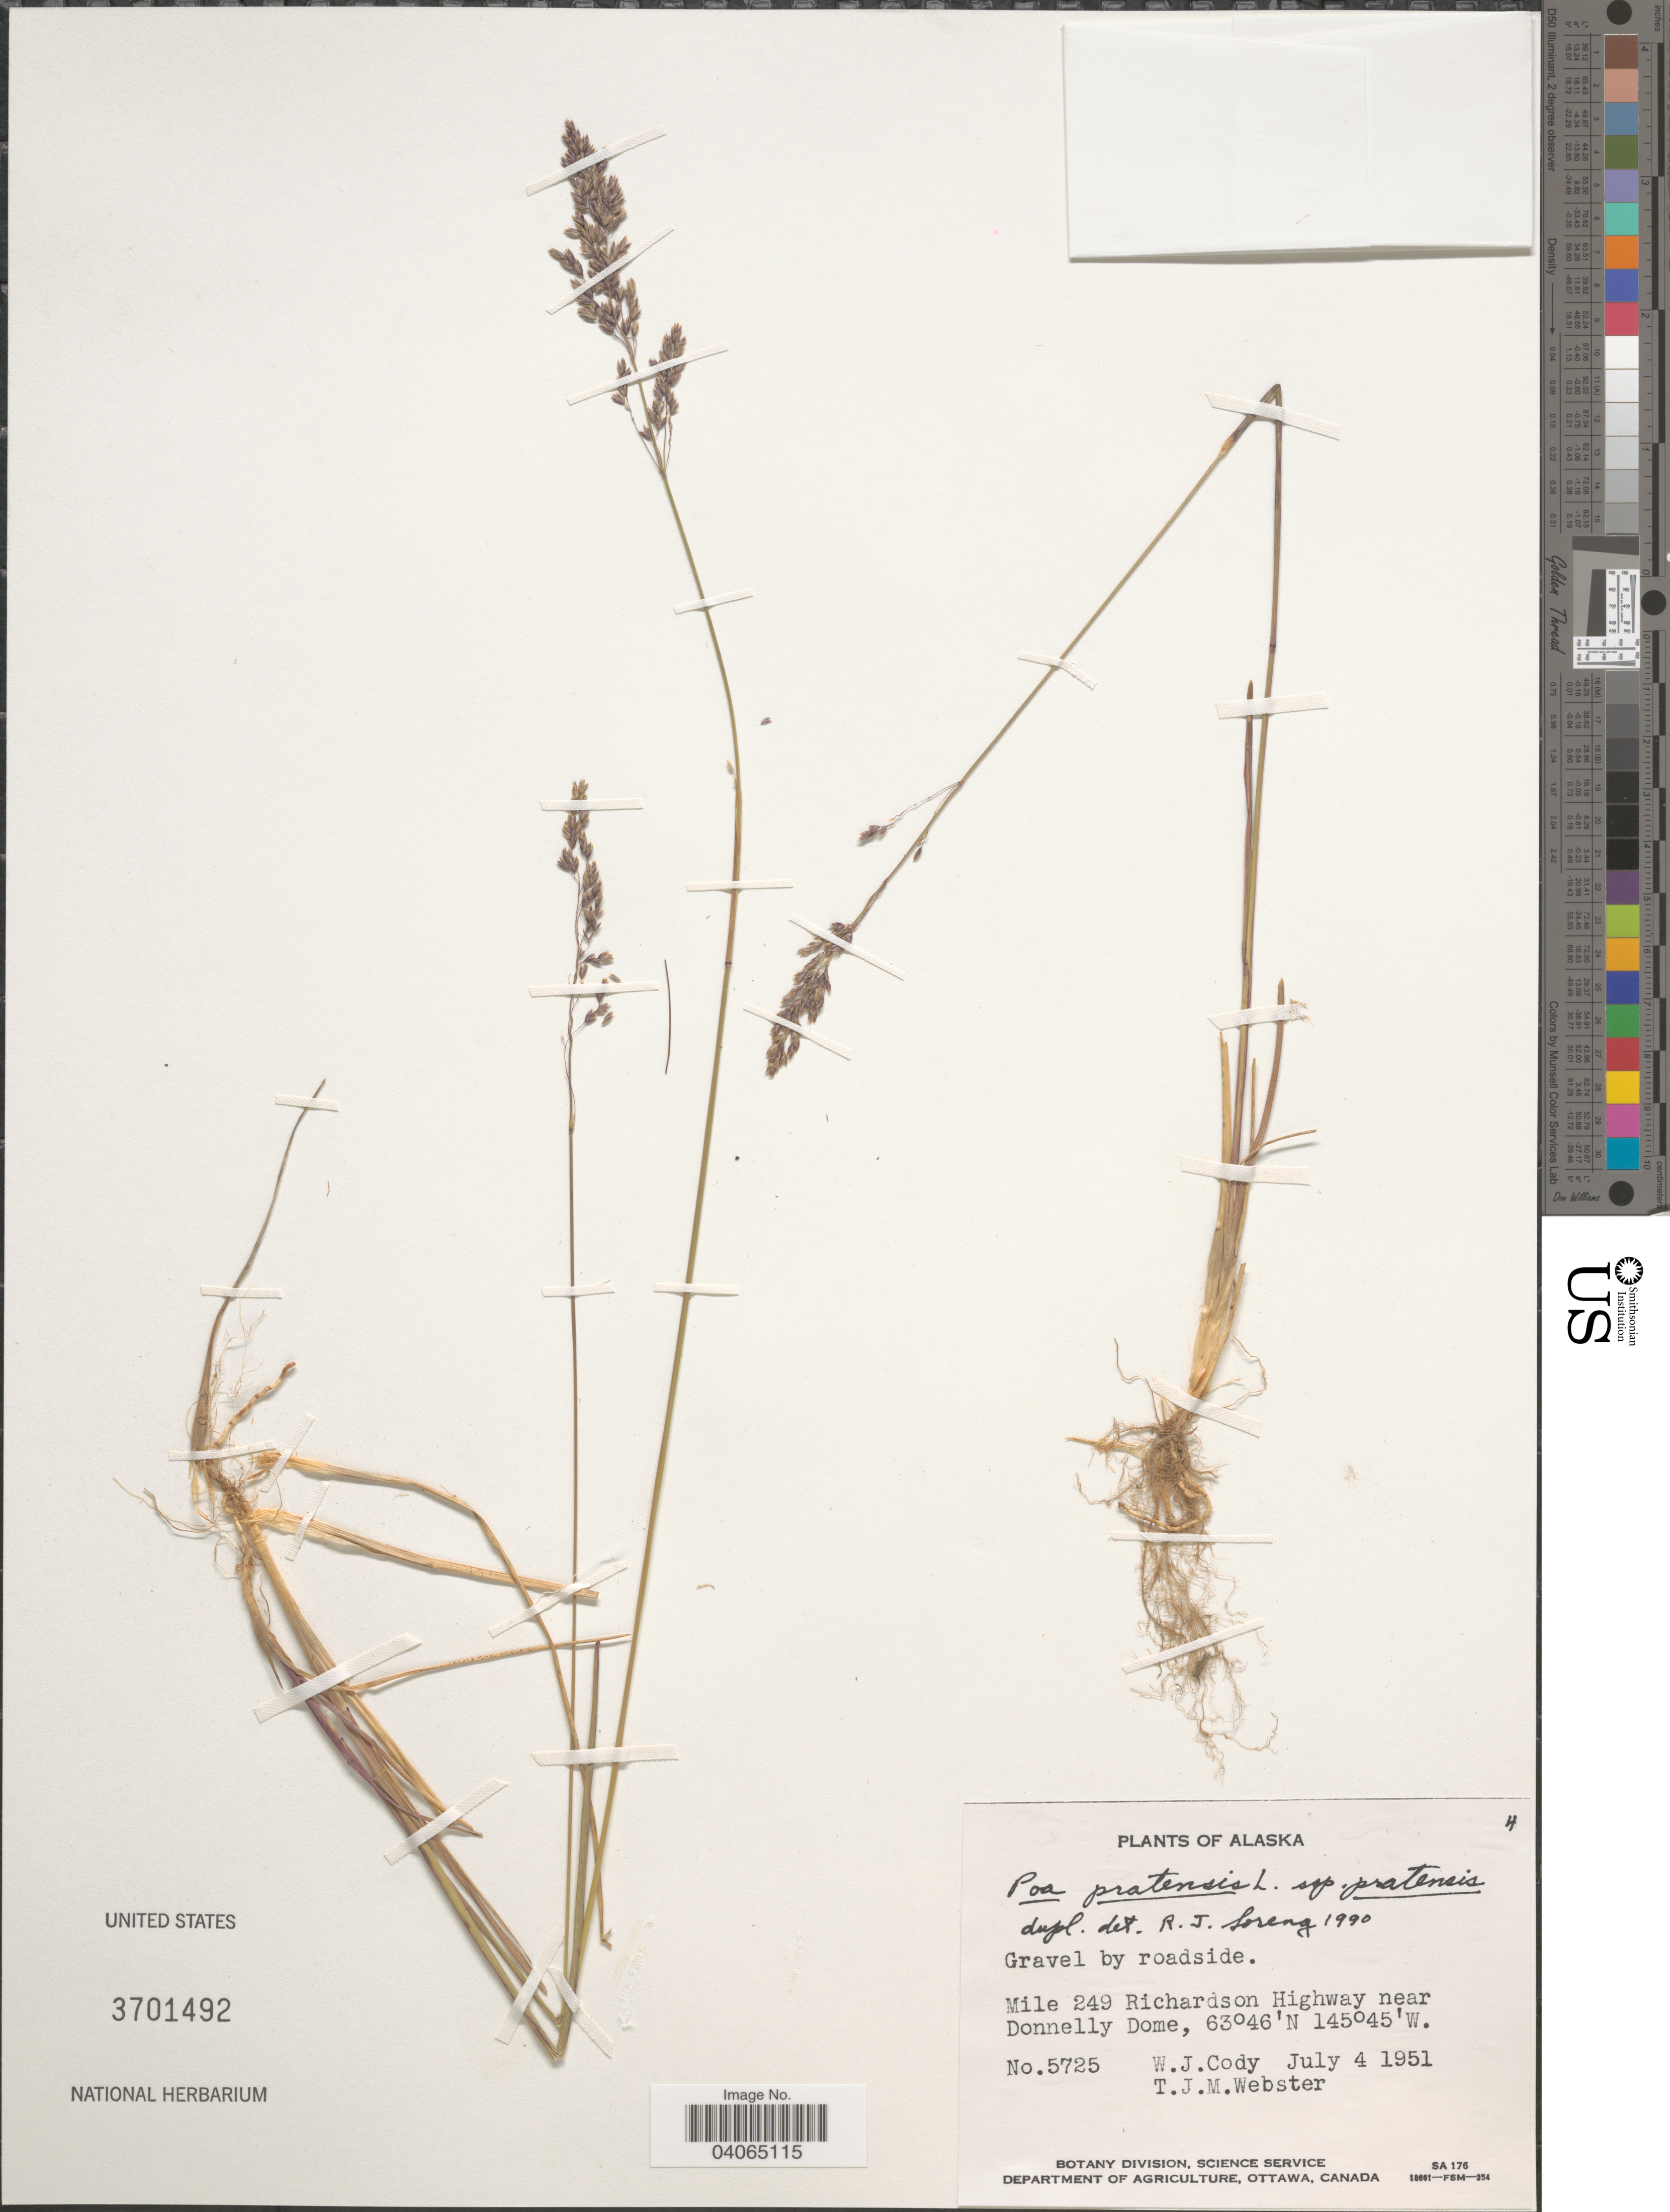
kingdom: Plantae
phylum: Tracheophyta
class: Liliopsida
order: Poales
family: Poaceae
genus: Poa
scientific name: Poa pratensis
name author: L.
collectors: W. Cody & T. J. Webster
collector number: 5725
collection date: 1951-07-04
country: United States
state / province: Alaska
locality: Mile 249 Richardson Highway near Donnelly Dome.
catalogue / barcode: US 3701492